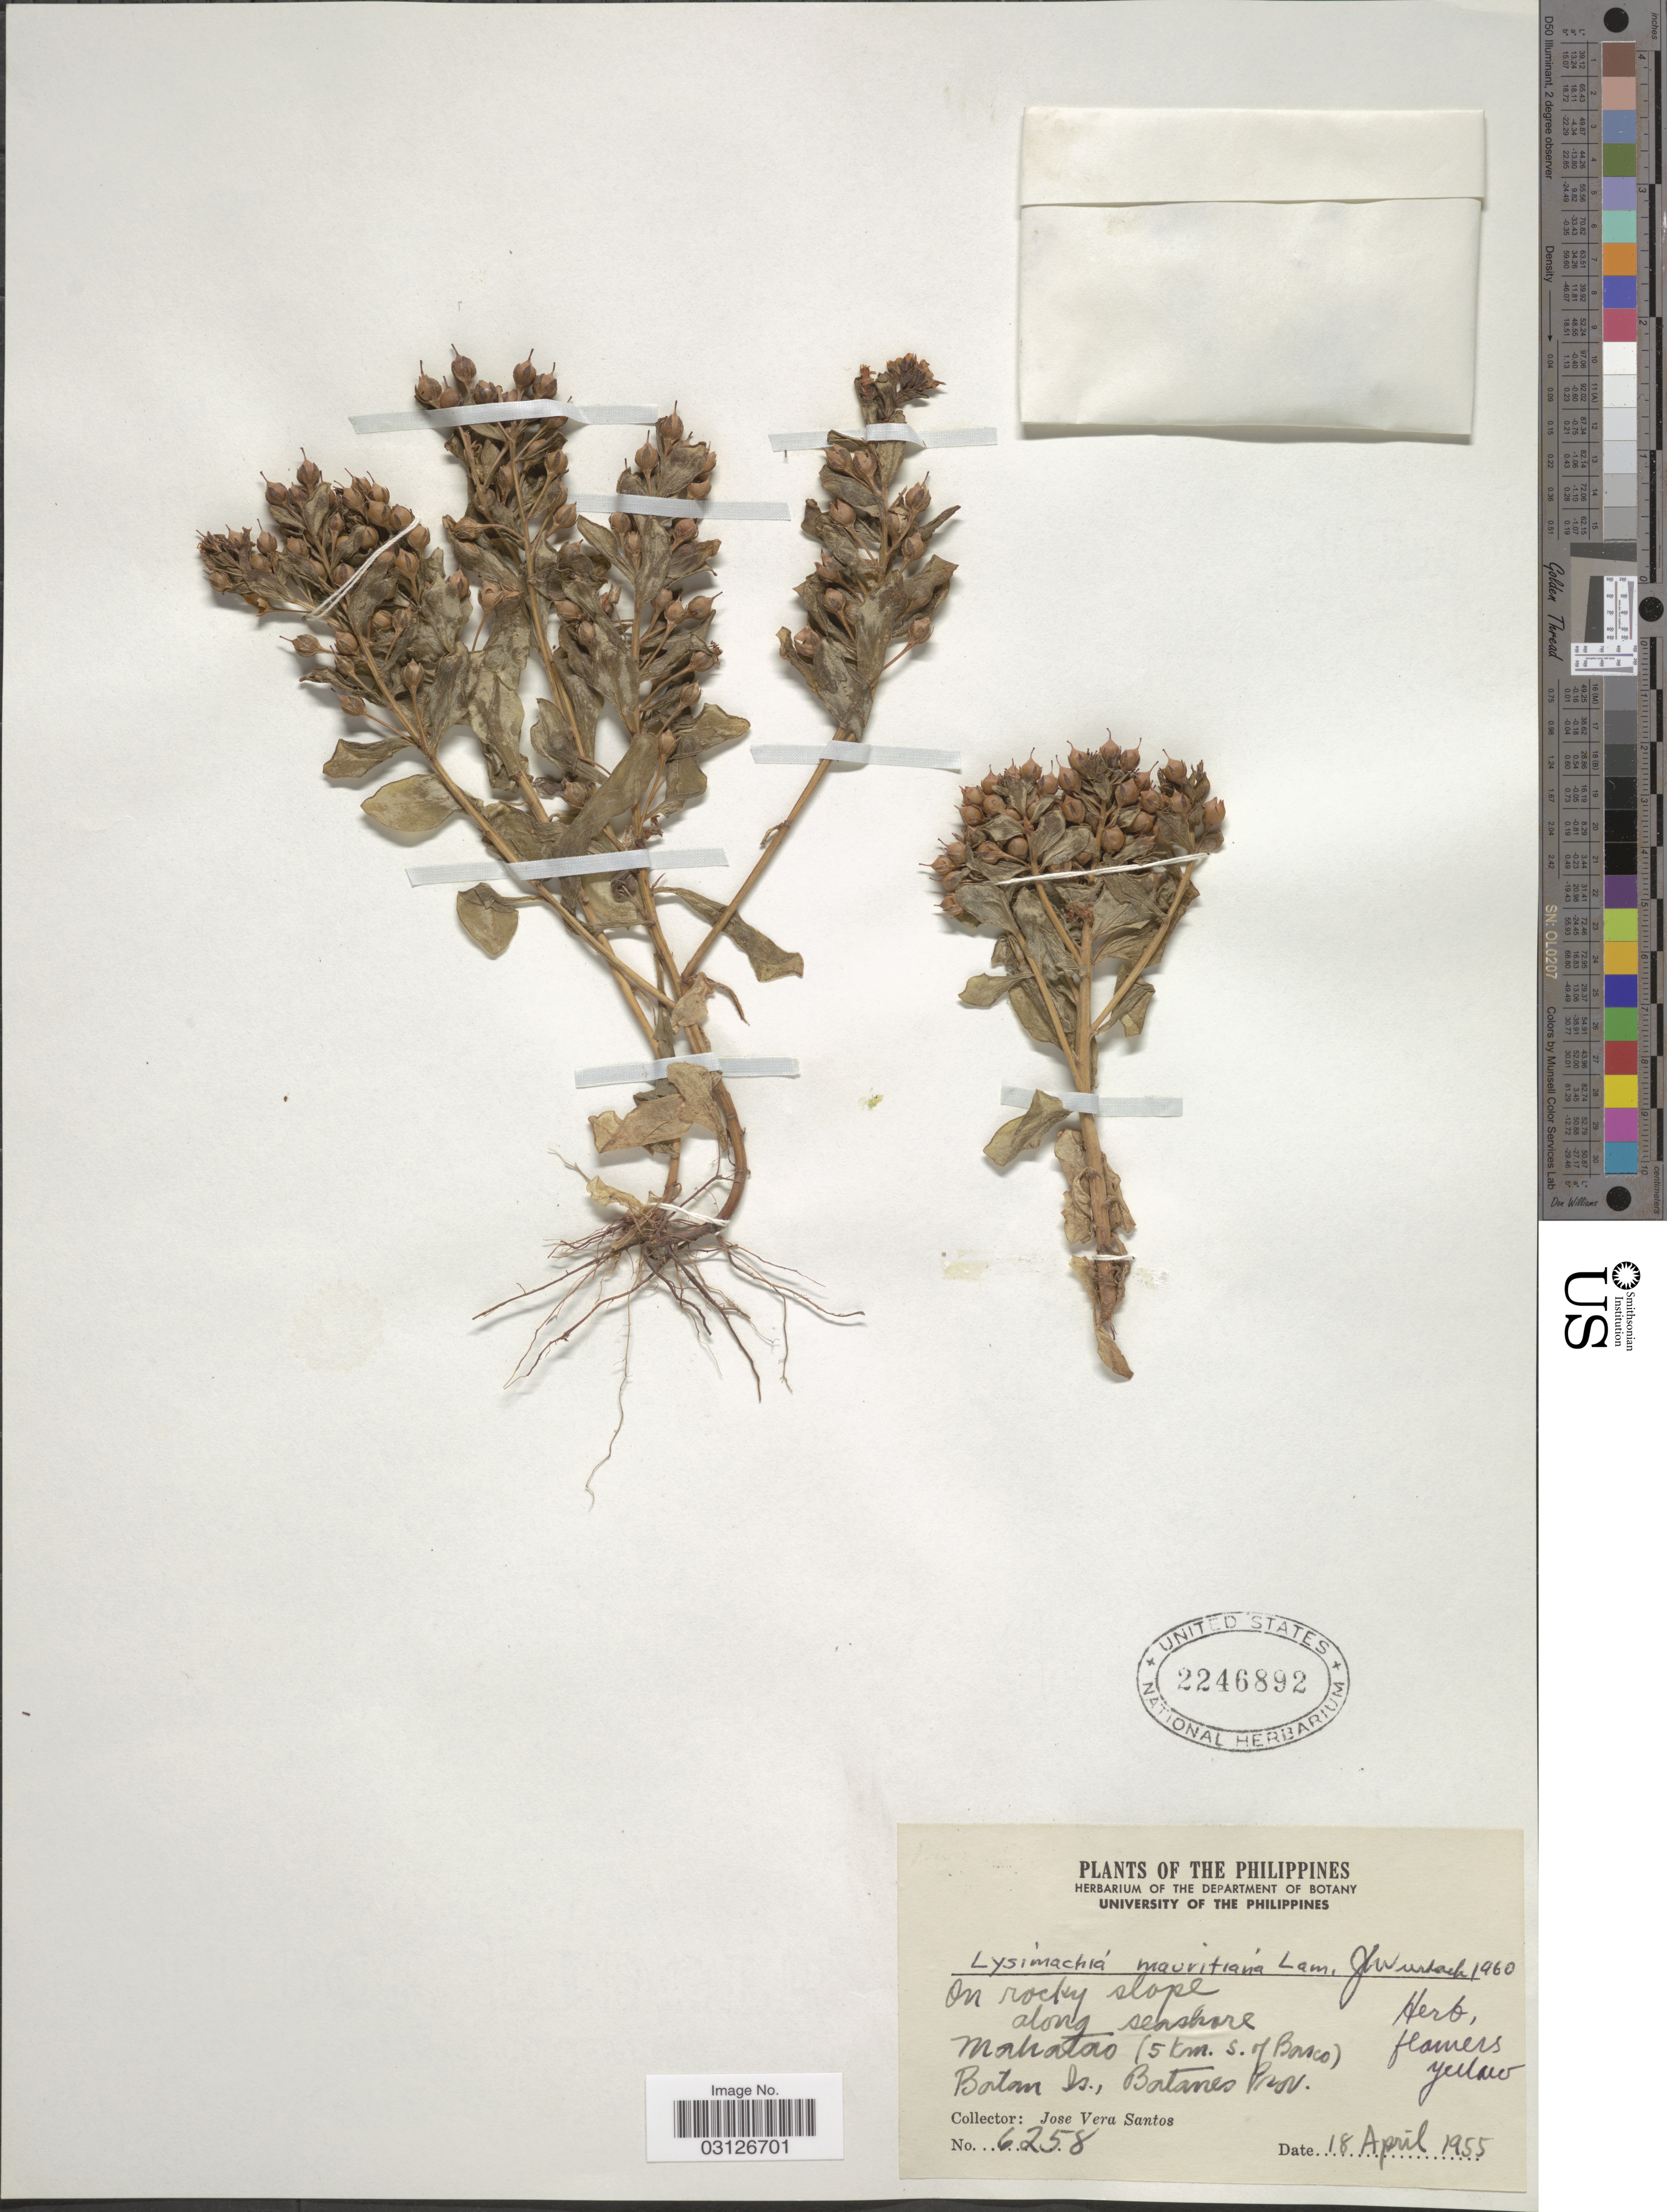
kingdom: Plantae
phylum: Tracheophyta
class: Magnoliopsida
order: Ericales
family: Primulaceae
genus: Lysimachia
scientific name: Lysimachia mauritiana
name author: Lam.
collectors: J. V. Santos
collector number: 6258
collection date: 1955-04-18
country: Philippines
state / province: Cagayan Valley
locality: Mahatao (5 km. s. of Basco). Batan Is., Batanes Prov. On rocky slope along seashore.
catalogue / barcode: US 2246892